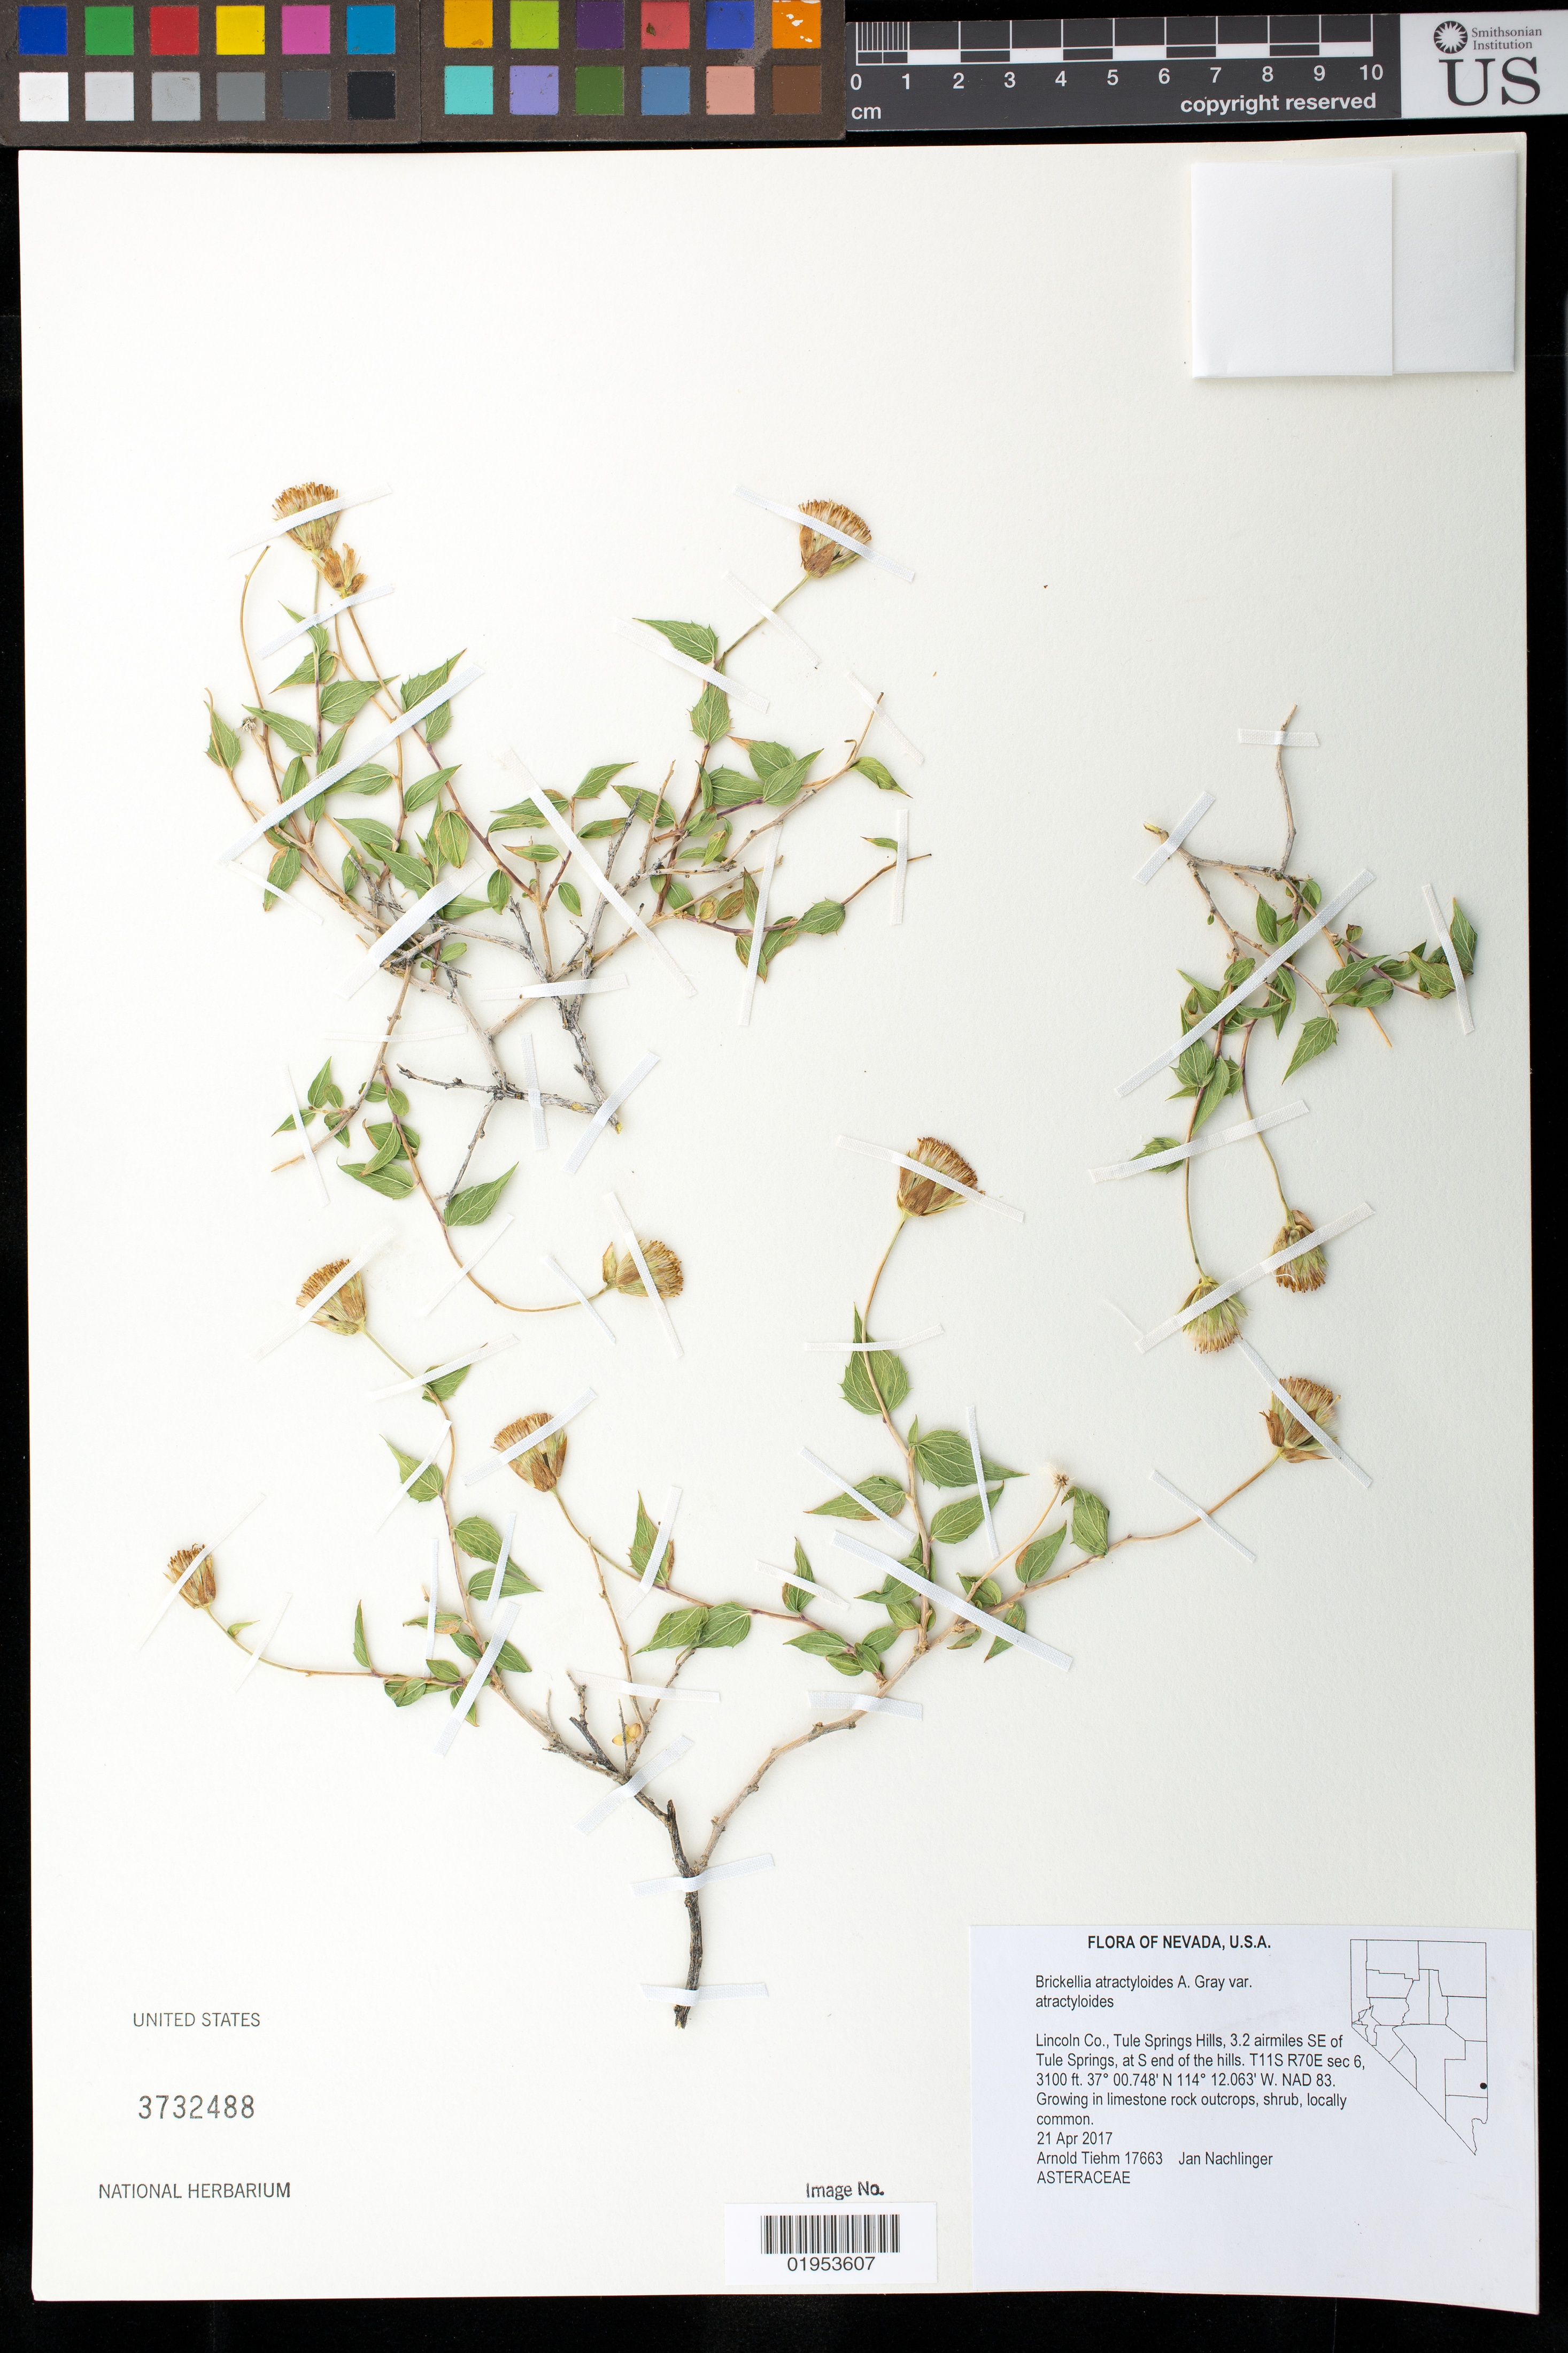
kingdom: Plantae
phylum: Tracheophyta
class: Magnoliopsida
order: Asterales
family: Asteraceae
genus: Brickellia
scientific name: Brickellia atractyloides var. atractyloides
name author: A. Gray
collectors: A. Tiehm & J. Nachlinger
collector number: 17663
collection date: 2017-04-20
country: United States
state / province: Nevada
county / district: Lincoln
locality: Tule Springs Hills, 3 air miles SE of Tule Springs, at S end of the hills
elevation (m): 899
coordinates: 37 00.692 N, 114 12.238 W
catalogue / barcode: US 3732488